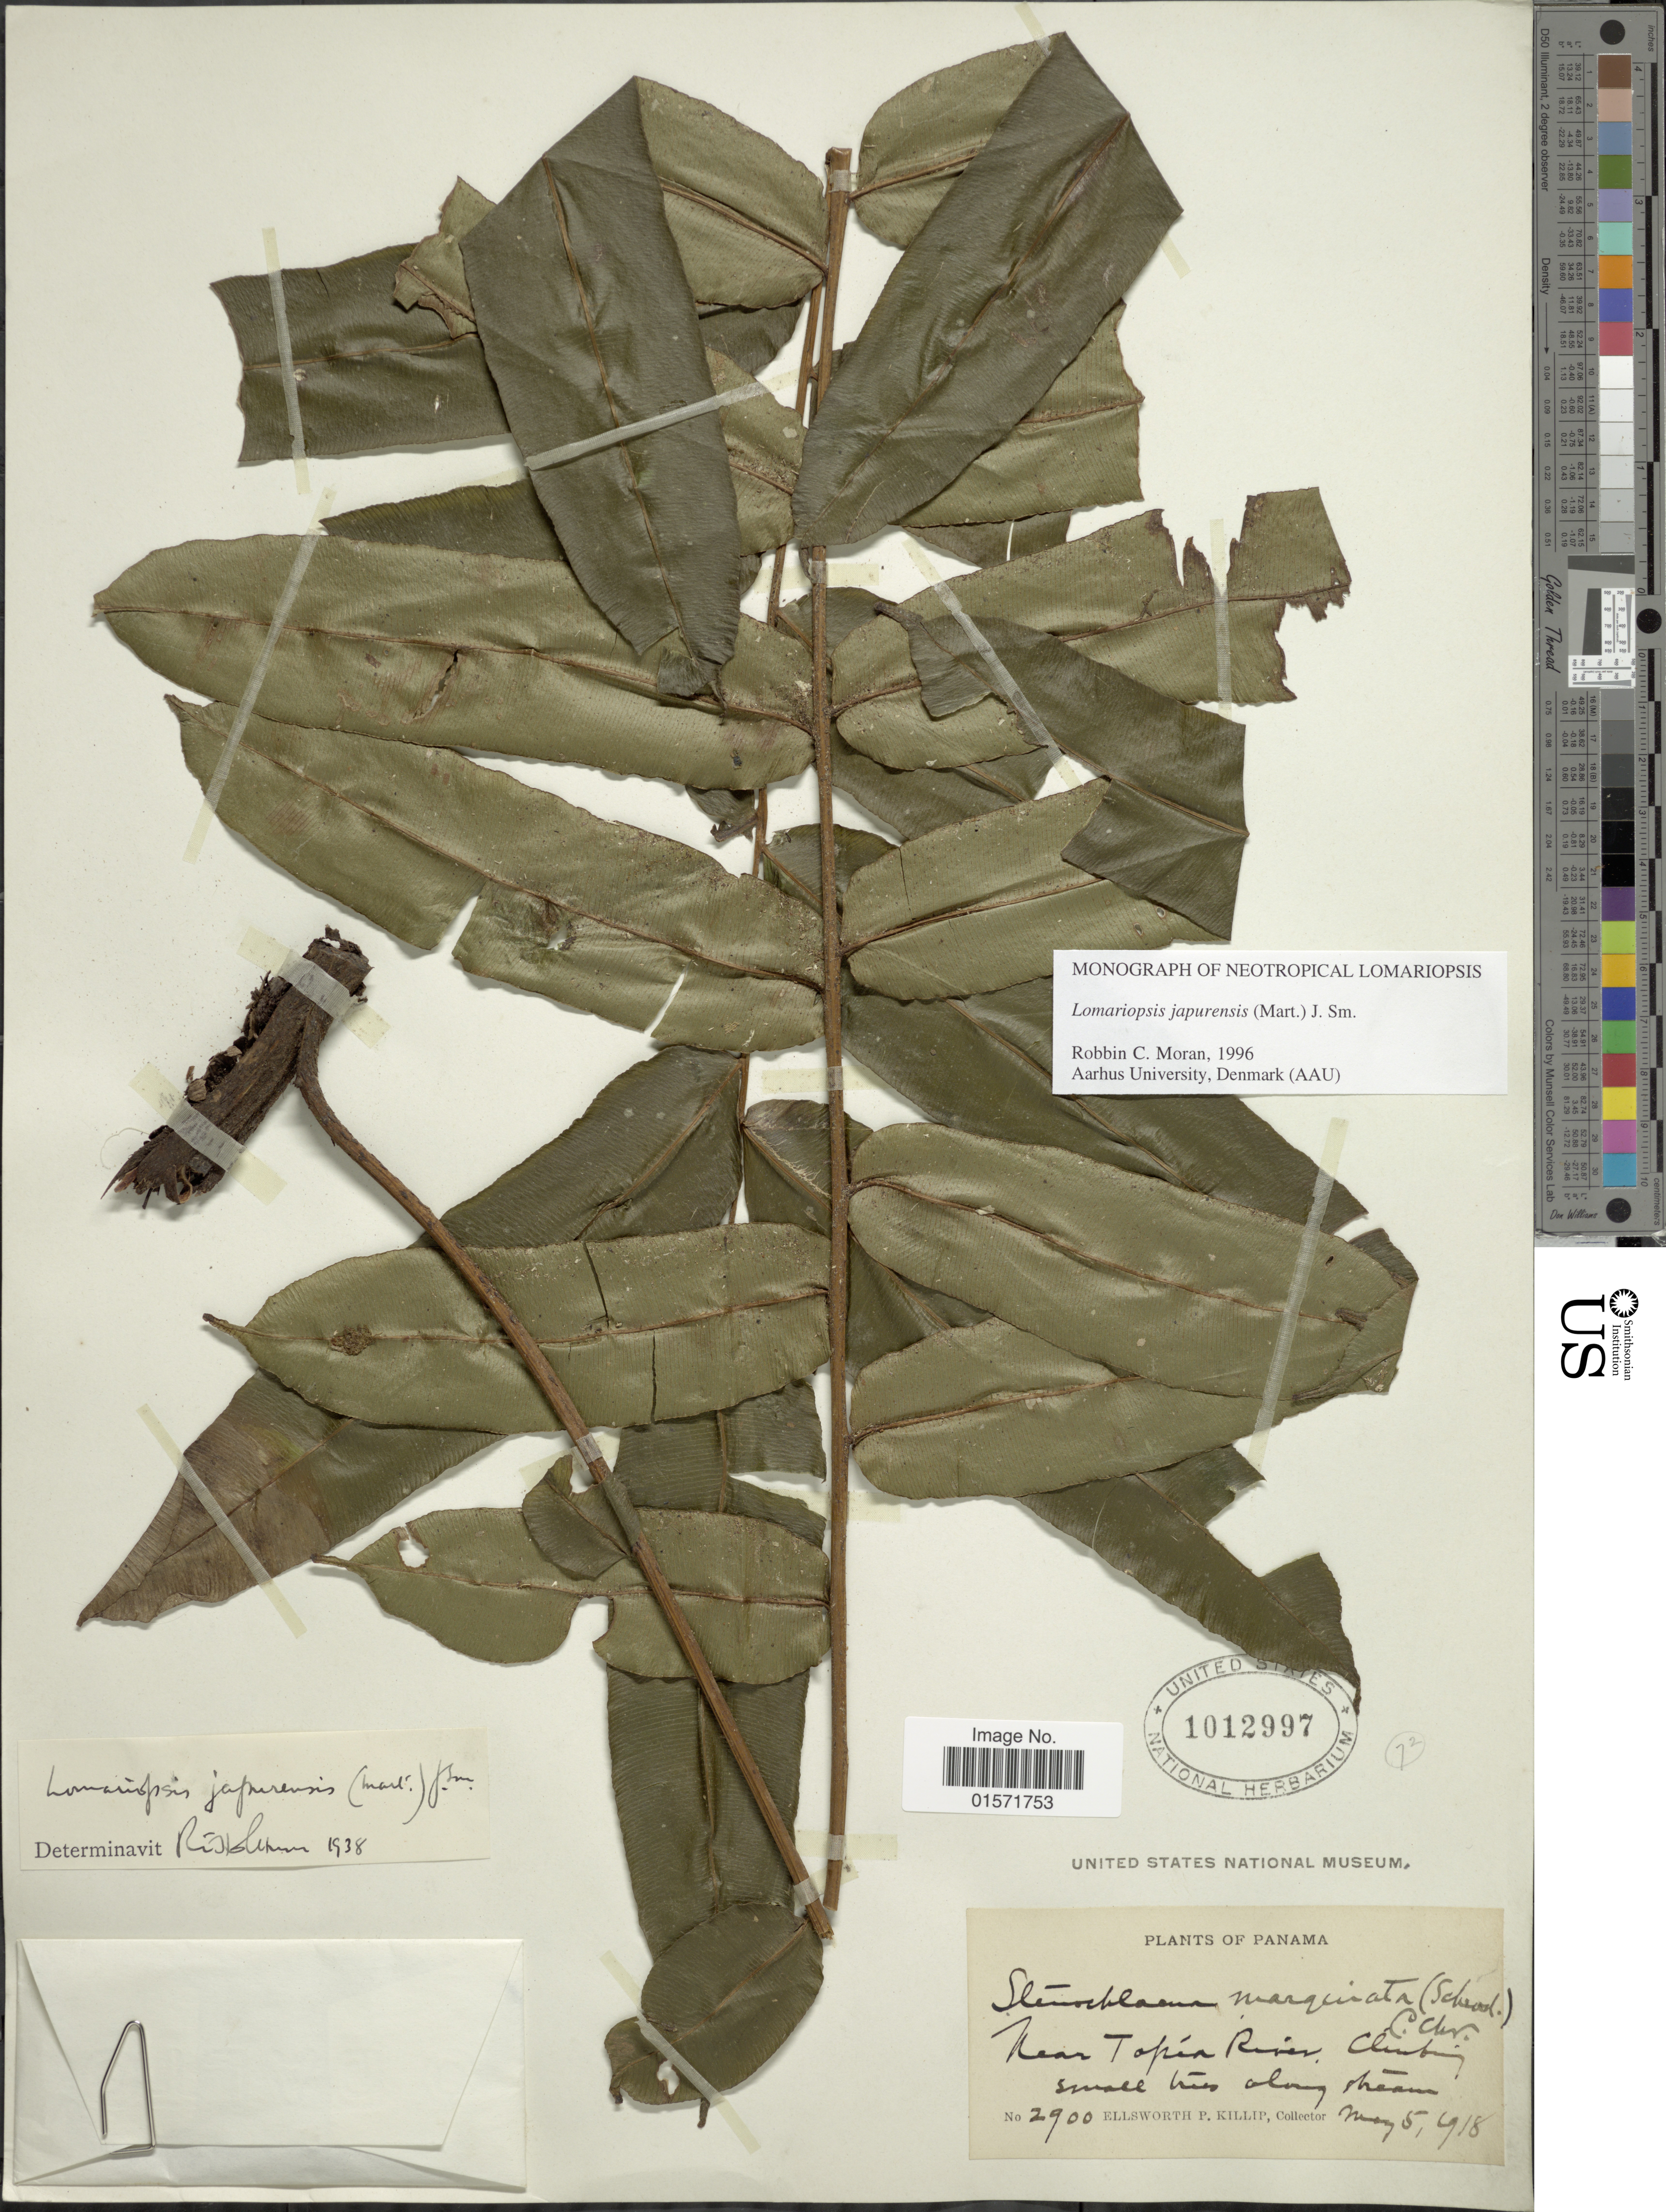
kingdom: Plantae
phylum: Tracheophyta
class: Polypodiopsida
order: Polypodiales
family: Lomariopsidaceae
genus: Lomariopsis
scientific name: Lomariopsis japurensis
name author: (Mart.) J. Sm.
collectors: E. P. Killip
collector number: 2900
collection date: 1918-05-05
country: Panama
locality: Near Topía River Climbing small trees along stream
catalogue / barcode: US 1012997